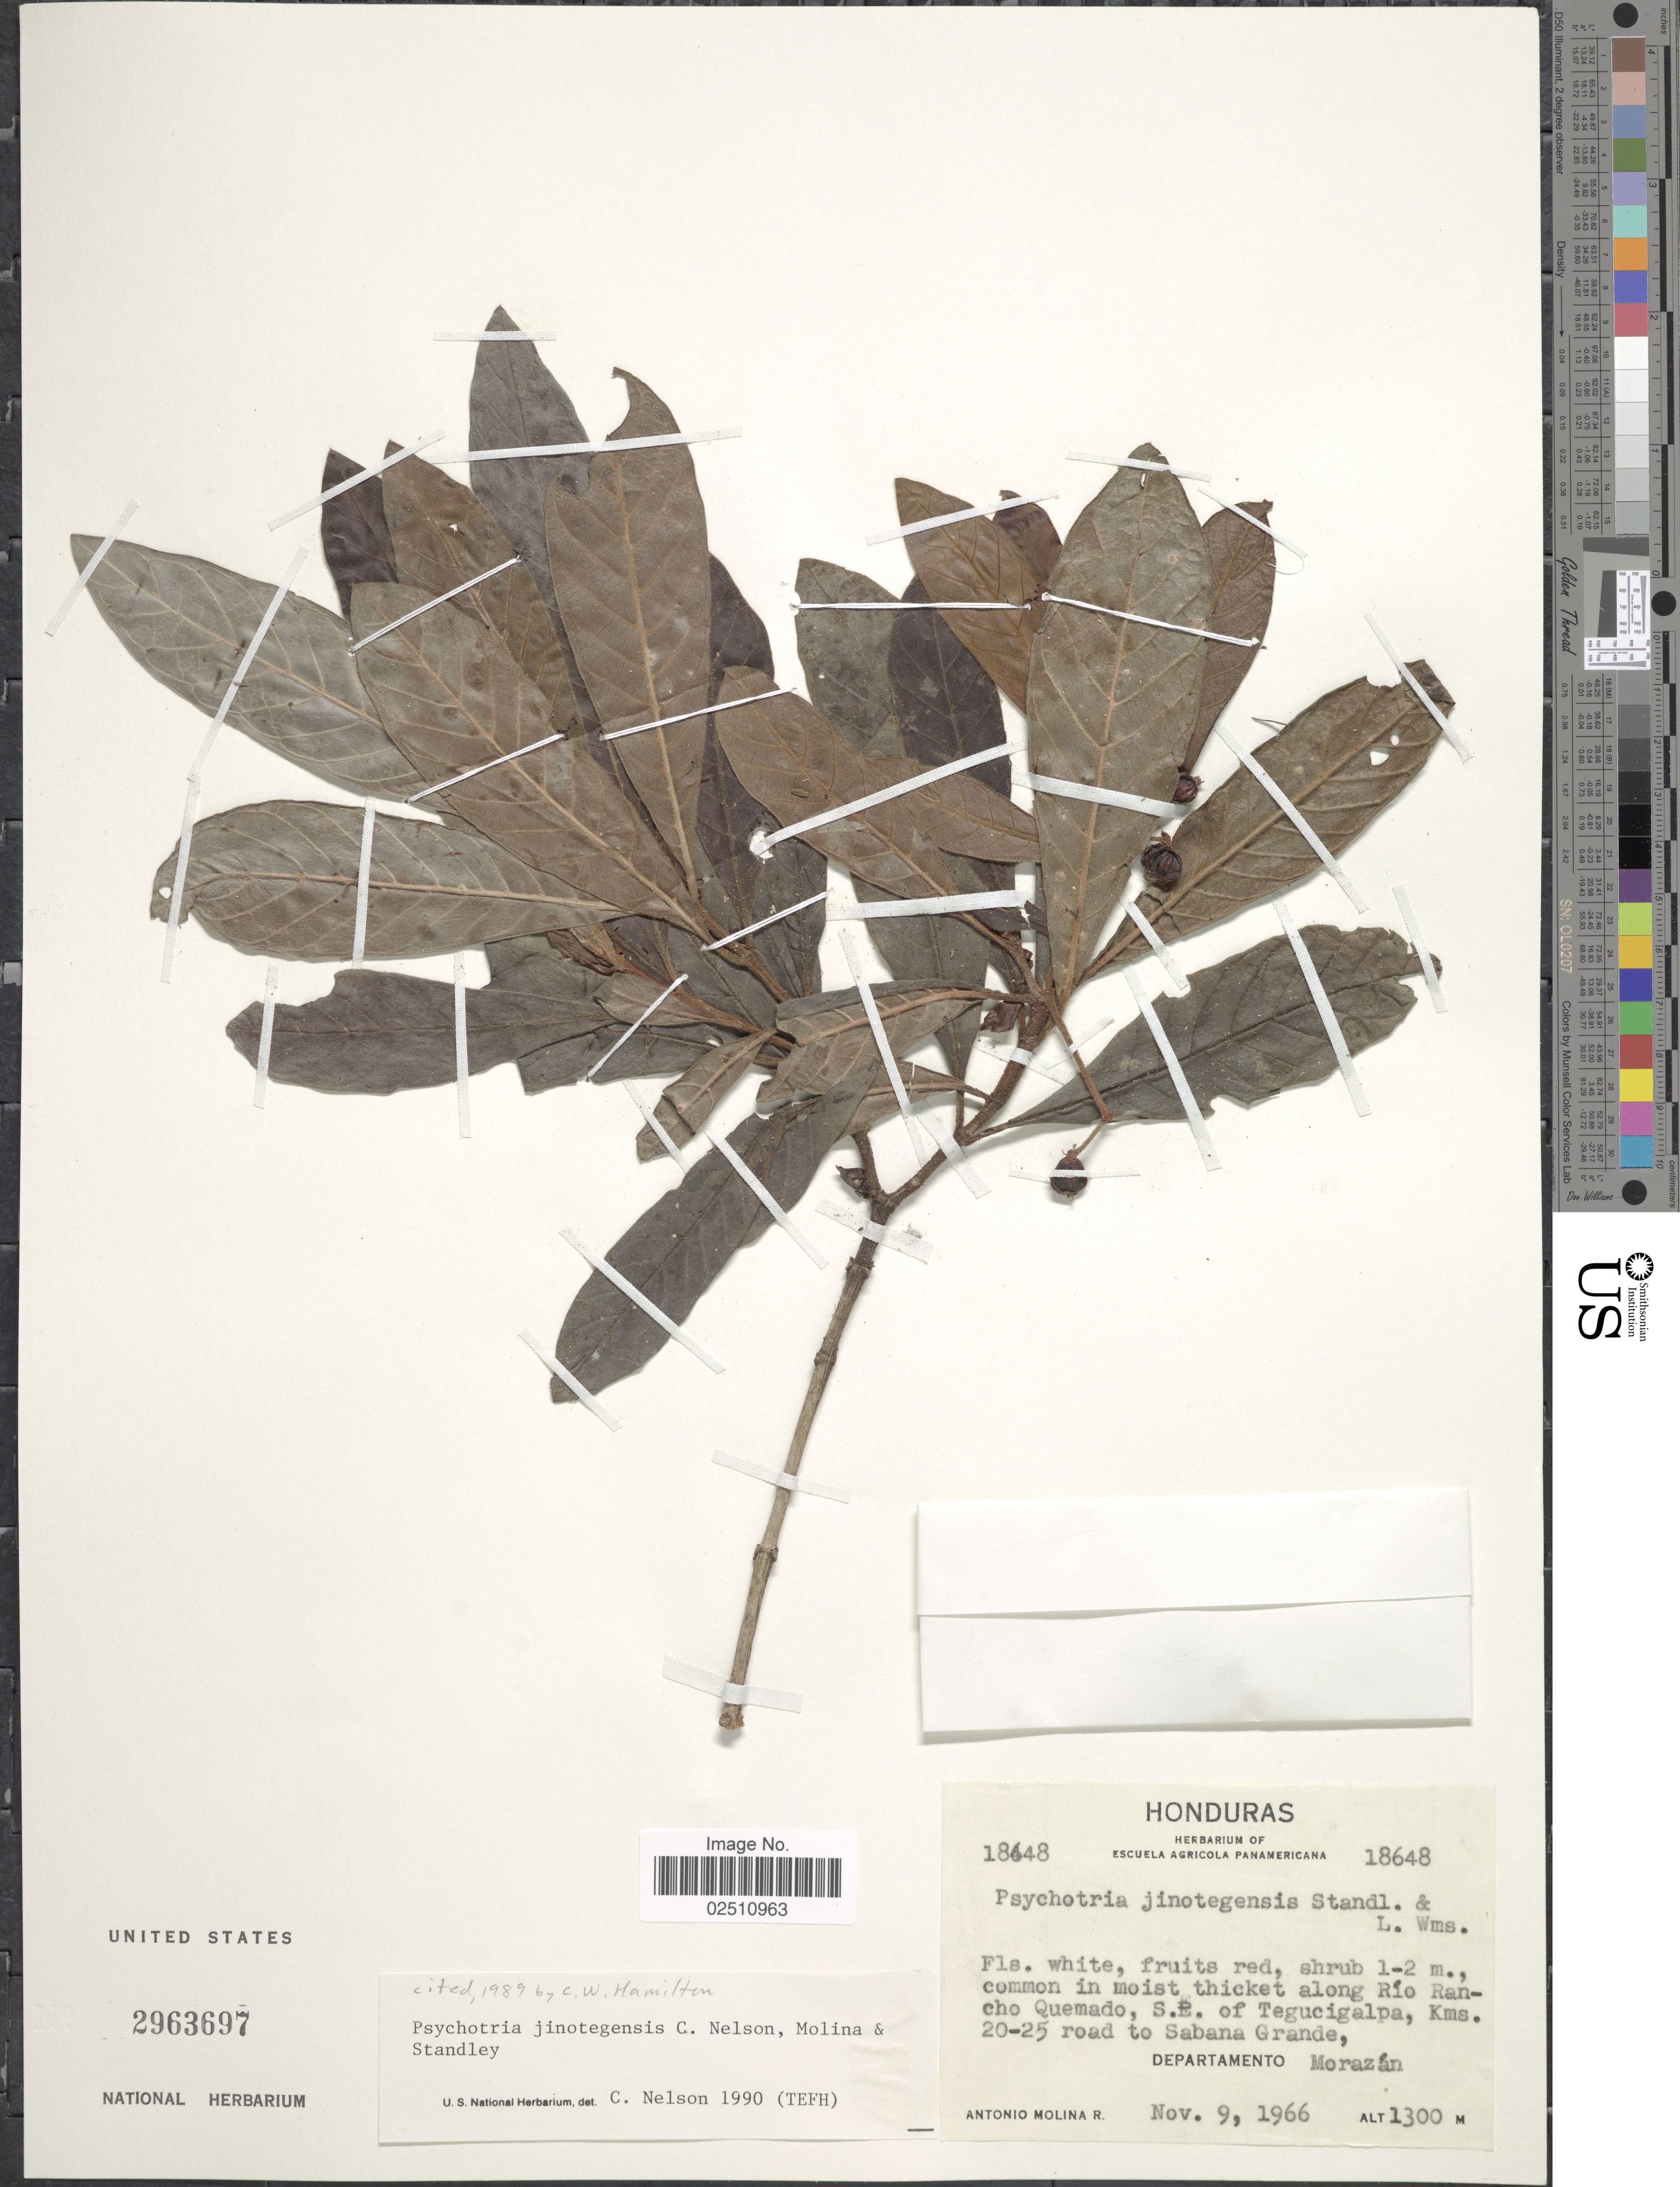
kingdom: Plantae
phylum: Tracheophyta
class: Magnoliopsida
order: Gentianales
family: Rubiaceae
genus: Psychotria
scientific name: Psychotria jinotegensis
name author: C. Nelson et al.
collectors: A. Molina R.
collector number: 18648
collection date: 1966-11-09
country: Honduras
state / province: Fco. Morazán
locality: In moist thicket along Rio Rancho Quemado, S.E. of Tegucigalpa, Kms. 20-25 road to Sabana Grande, Departamento Morazan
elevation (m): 1300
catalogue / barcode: US 2963697